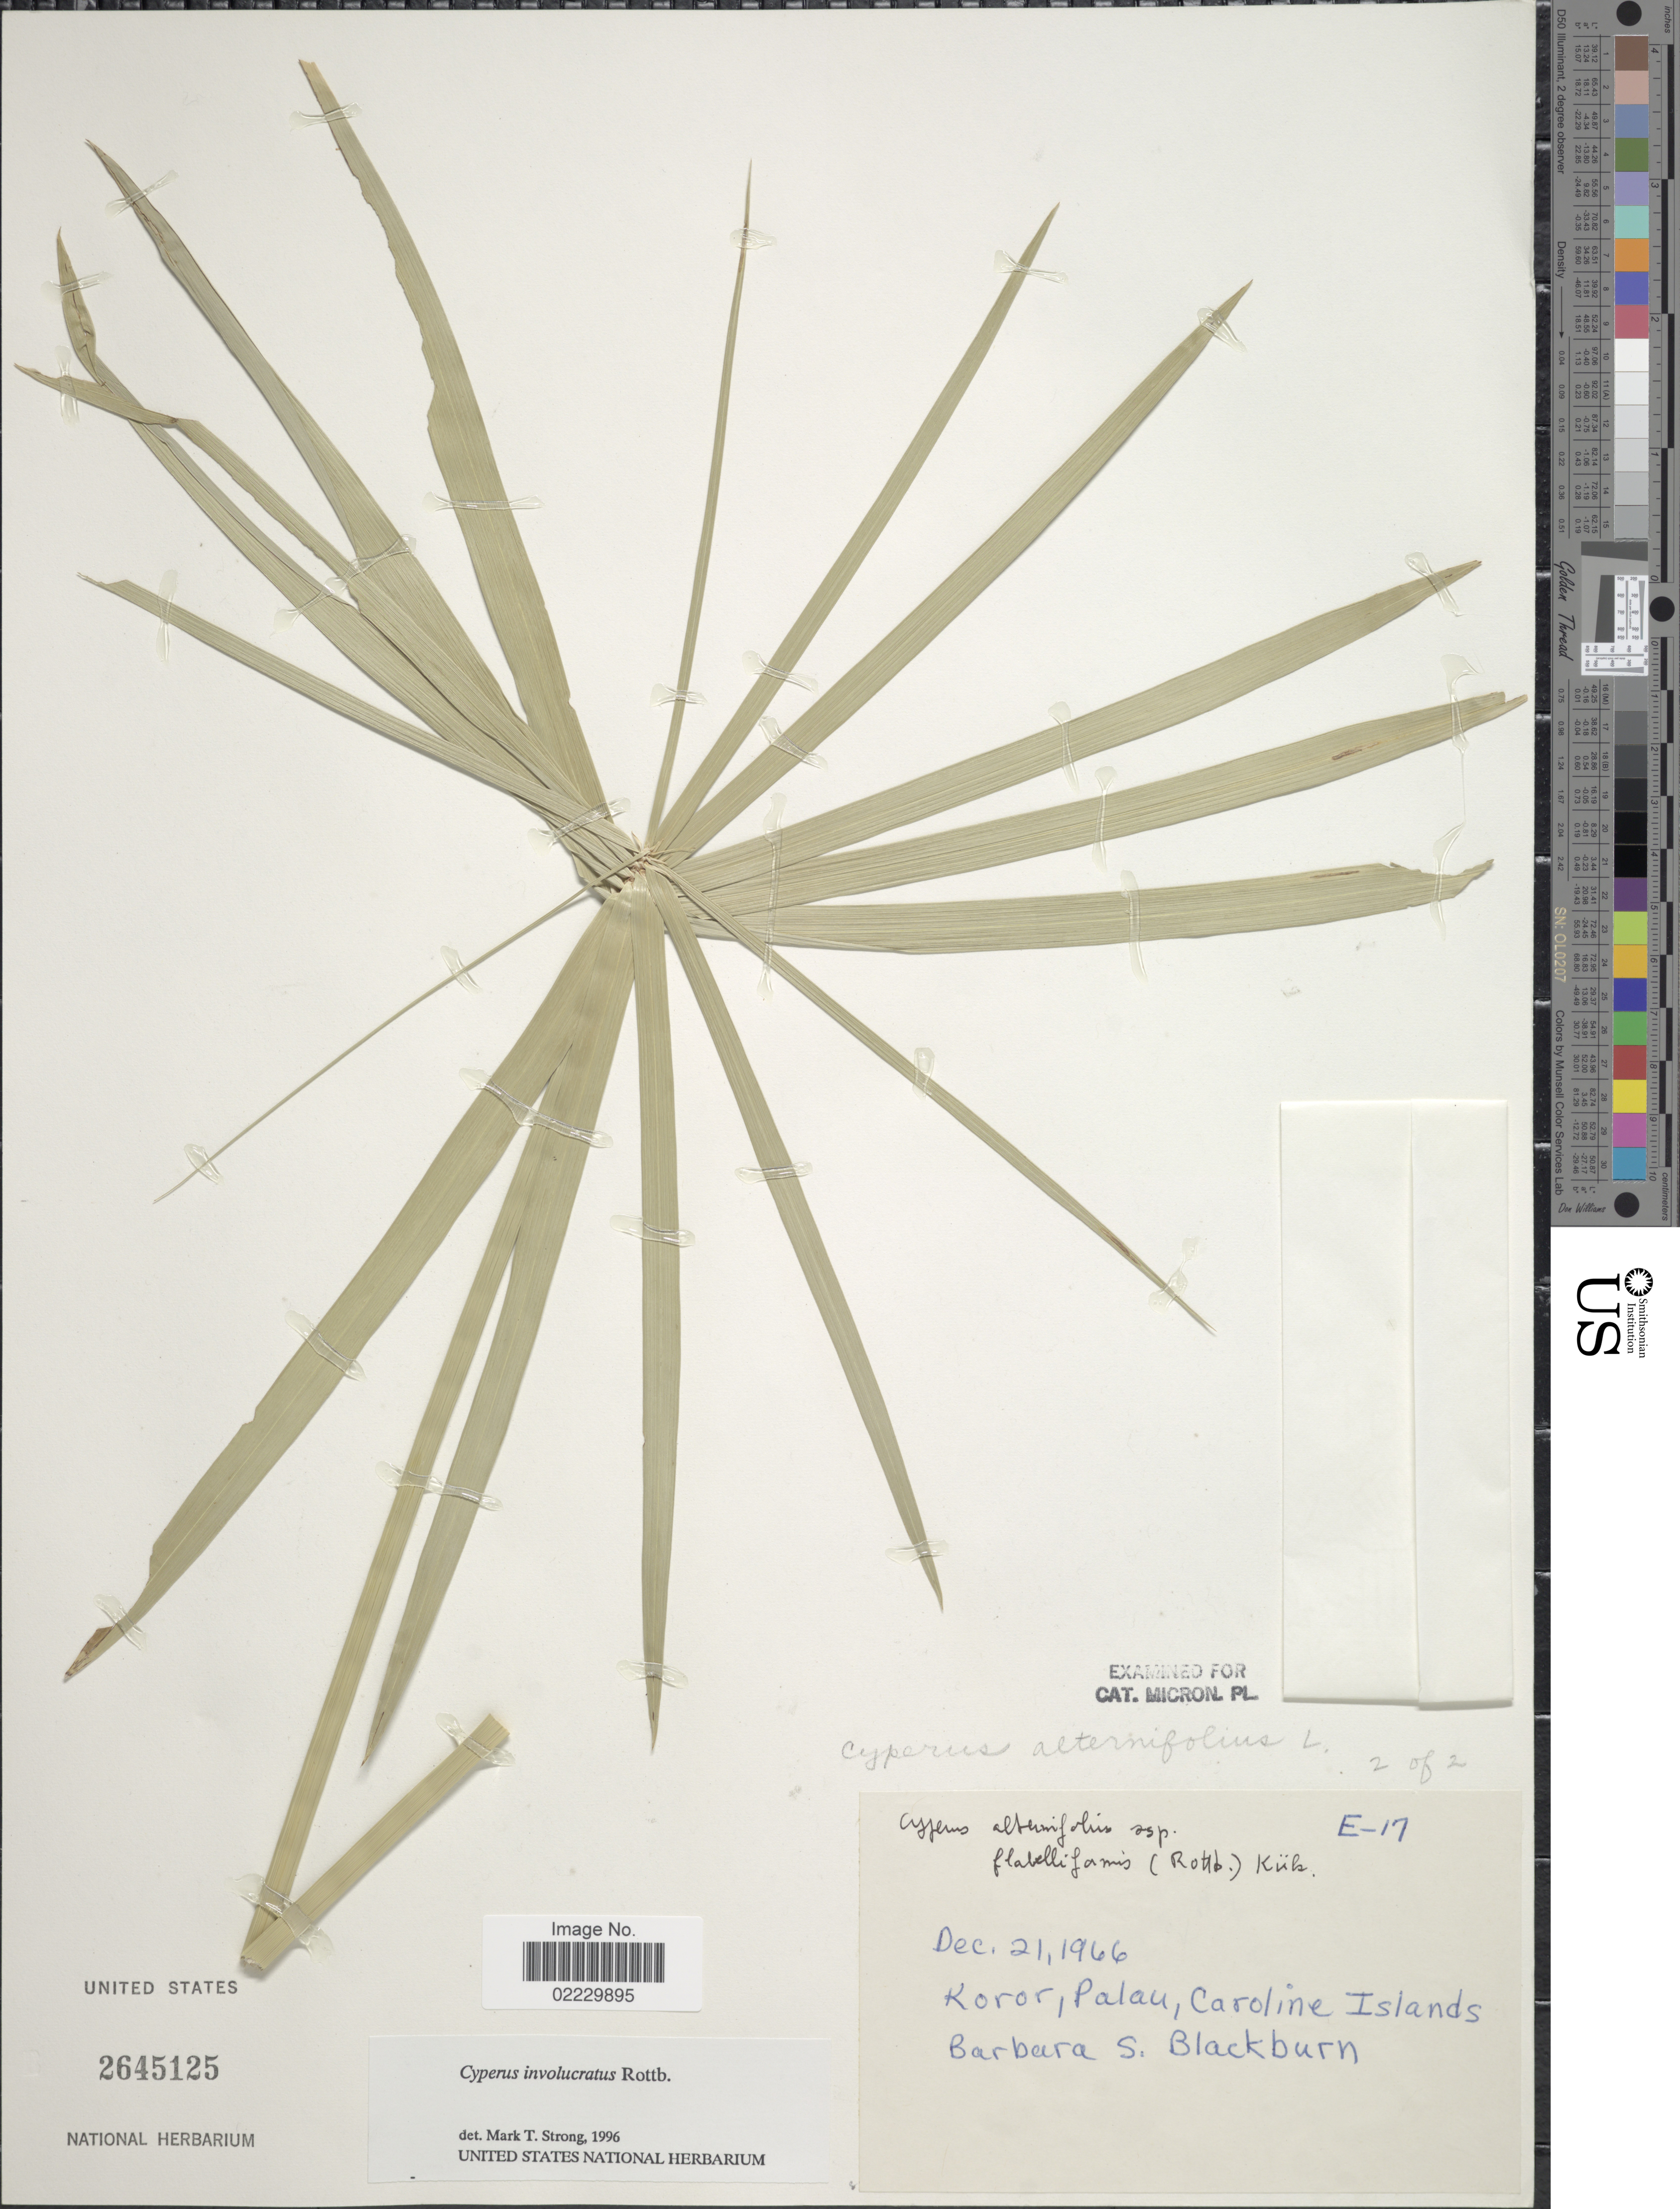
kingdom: Plantae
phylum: Tracheophyta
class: Liliopsida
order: Poales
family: Cyperaceae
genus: Cyperus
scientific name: Cyperus involucratus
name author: Rottb.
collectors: B. S. Blackburn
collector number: E-17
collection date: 1966-12-21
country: Palau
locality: Koror, Caroline Islands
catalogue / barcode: US 2645125